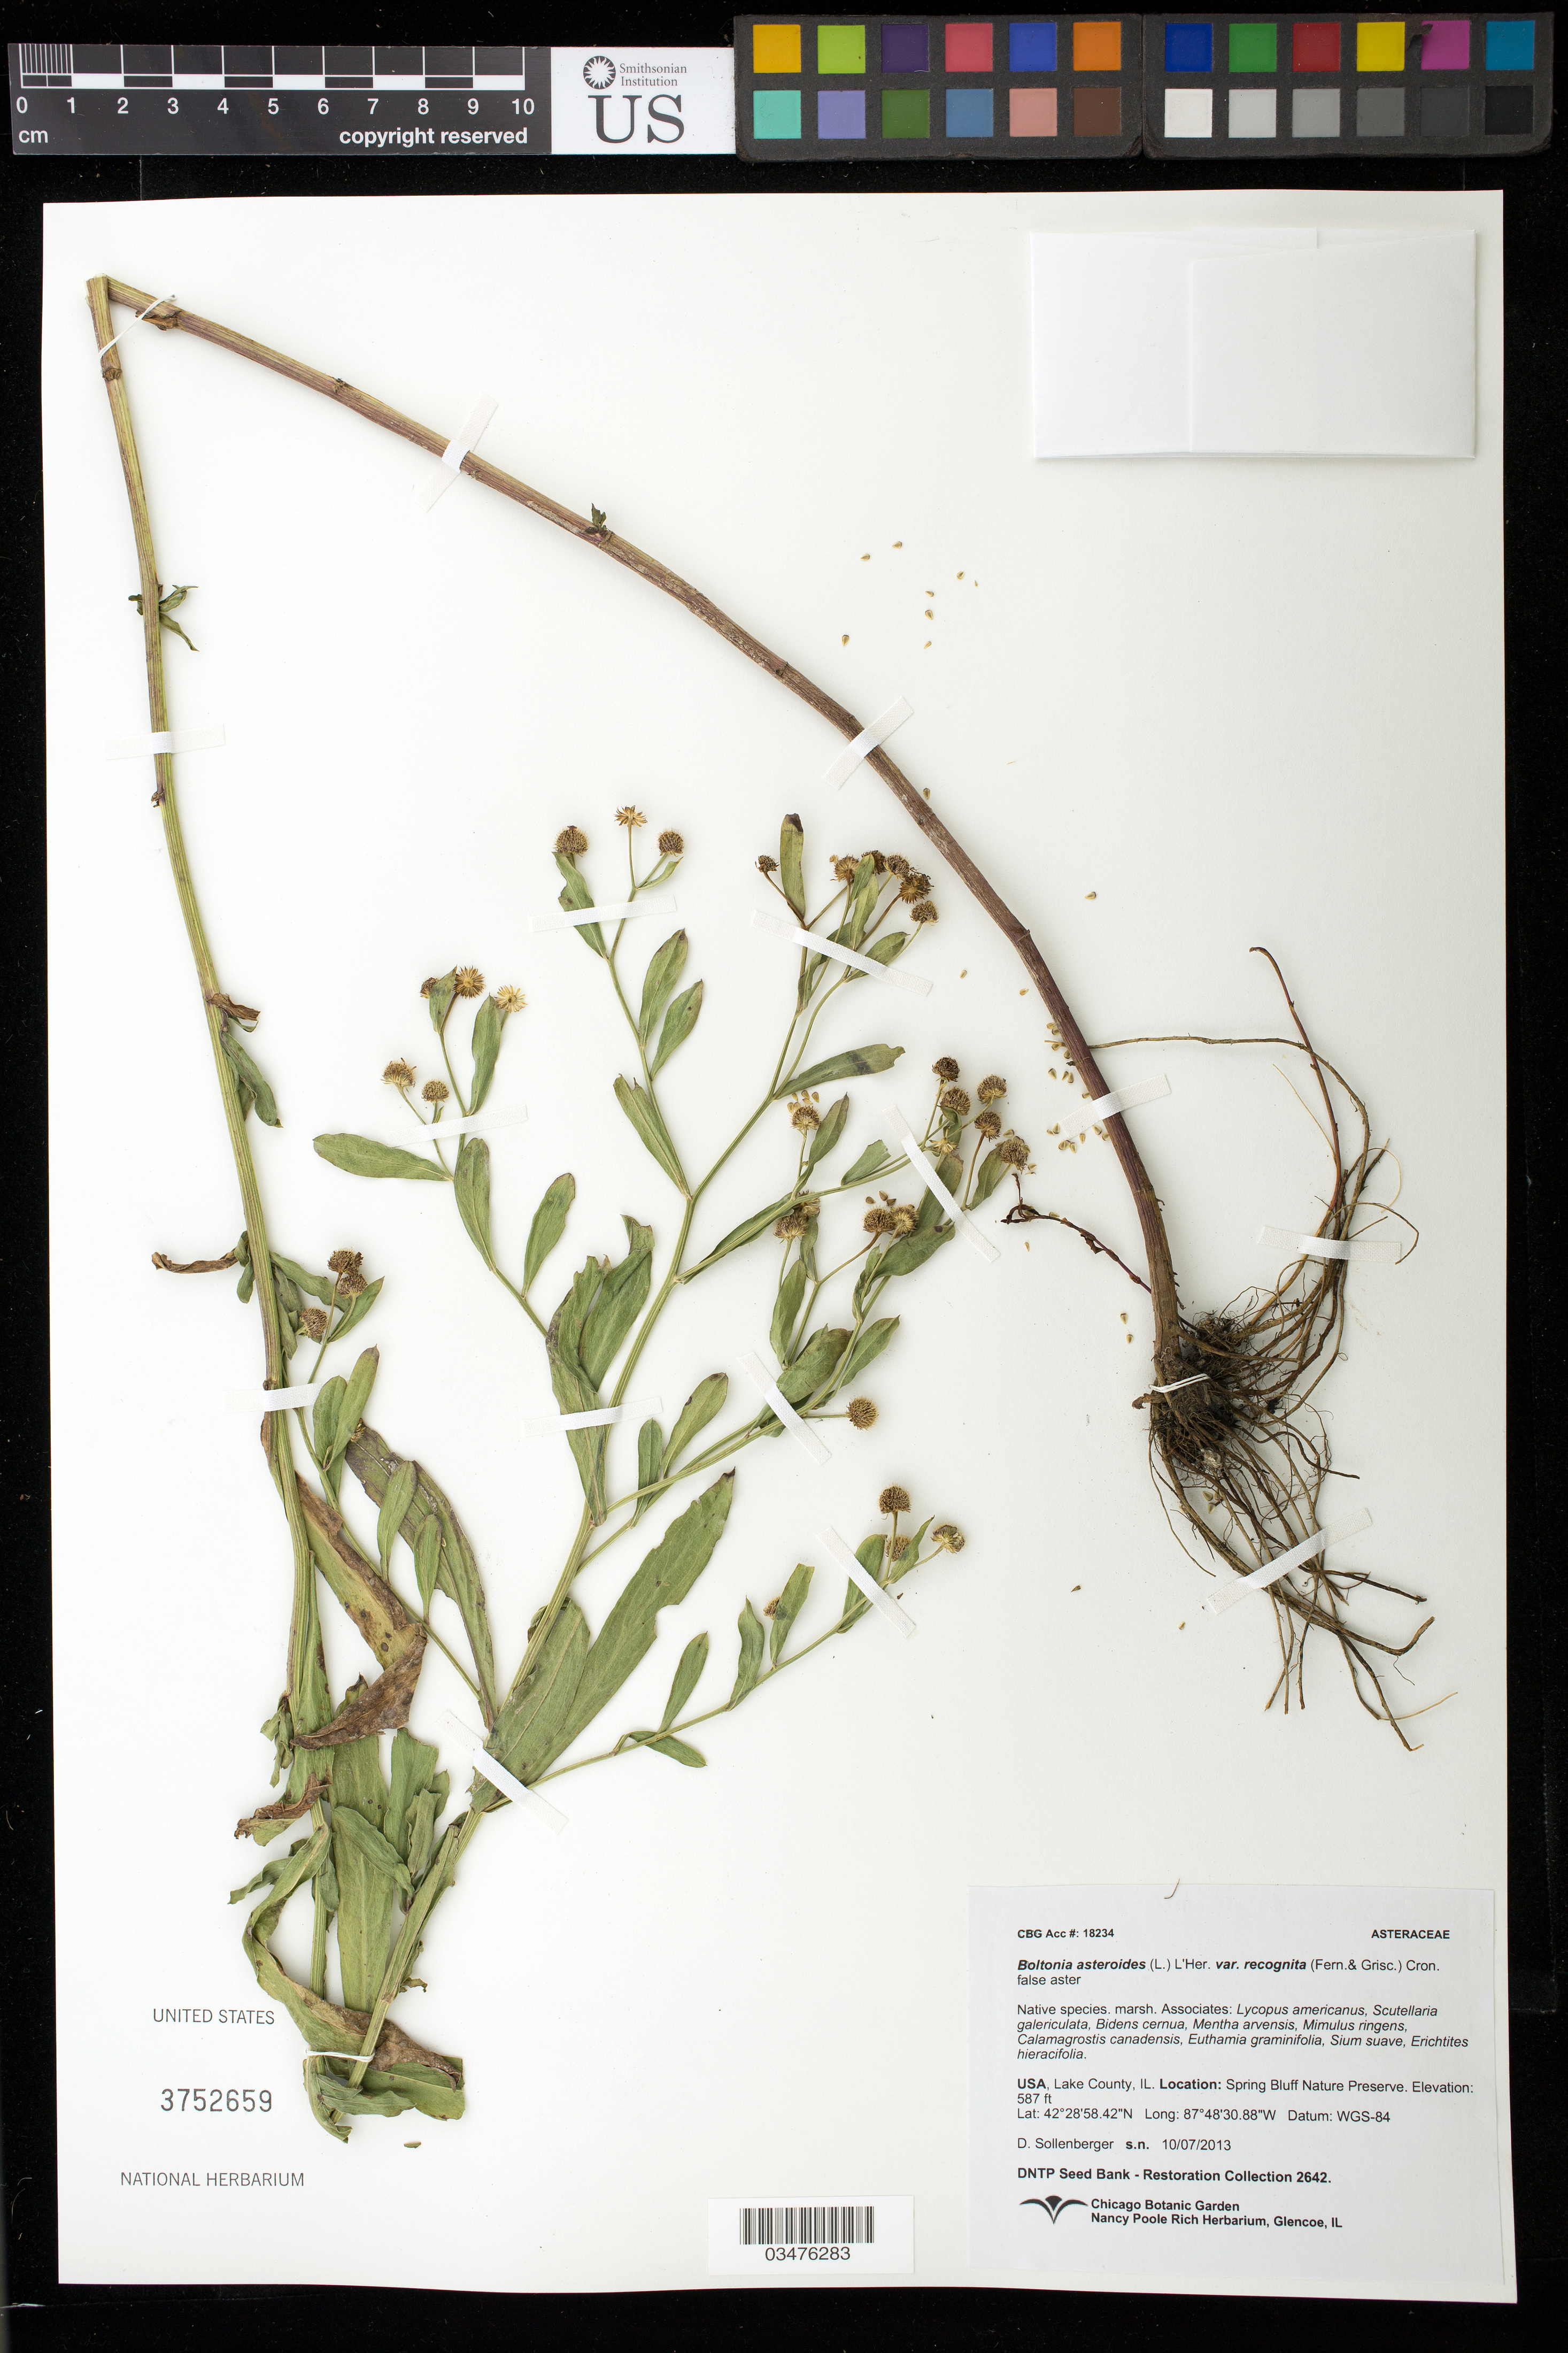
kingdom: Plantae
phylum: Tracheophyta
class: Magnoliopsida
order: Asterales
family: Asteraceae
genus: Boltonia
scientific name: Boltonia asteroides var. recognita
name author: (Fernald & Griscom) Cronq.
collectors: D. Sollenberger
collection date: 2013-10-07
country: United States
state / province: Illinois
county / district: Lake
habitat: Marsh. With Bidens cernua, Mentha arvensis, Mimulus ringens, Sium suave, ect.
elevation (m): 179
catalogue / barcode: US 3752659